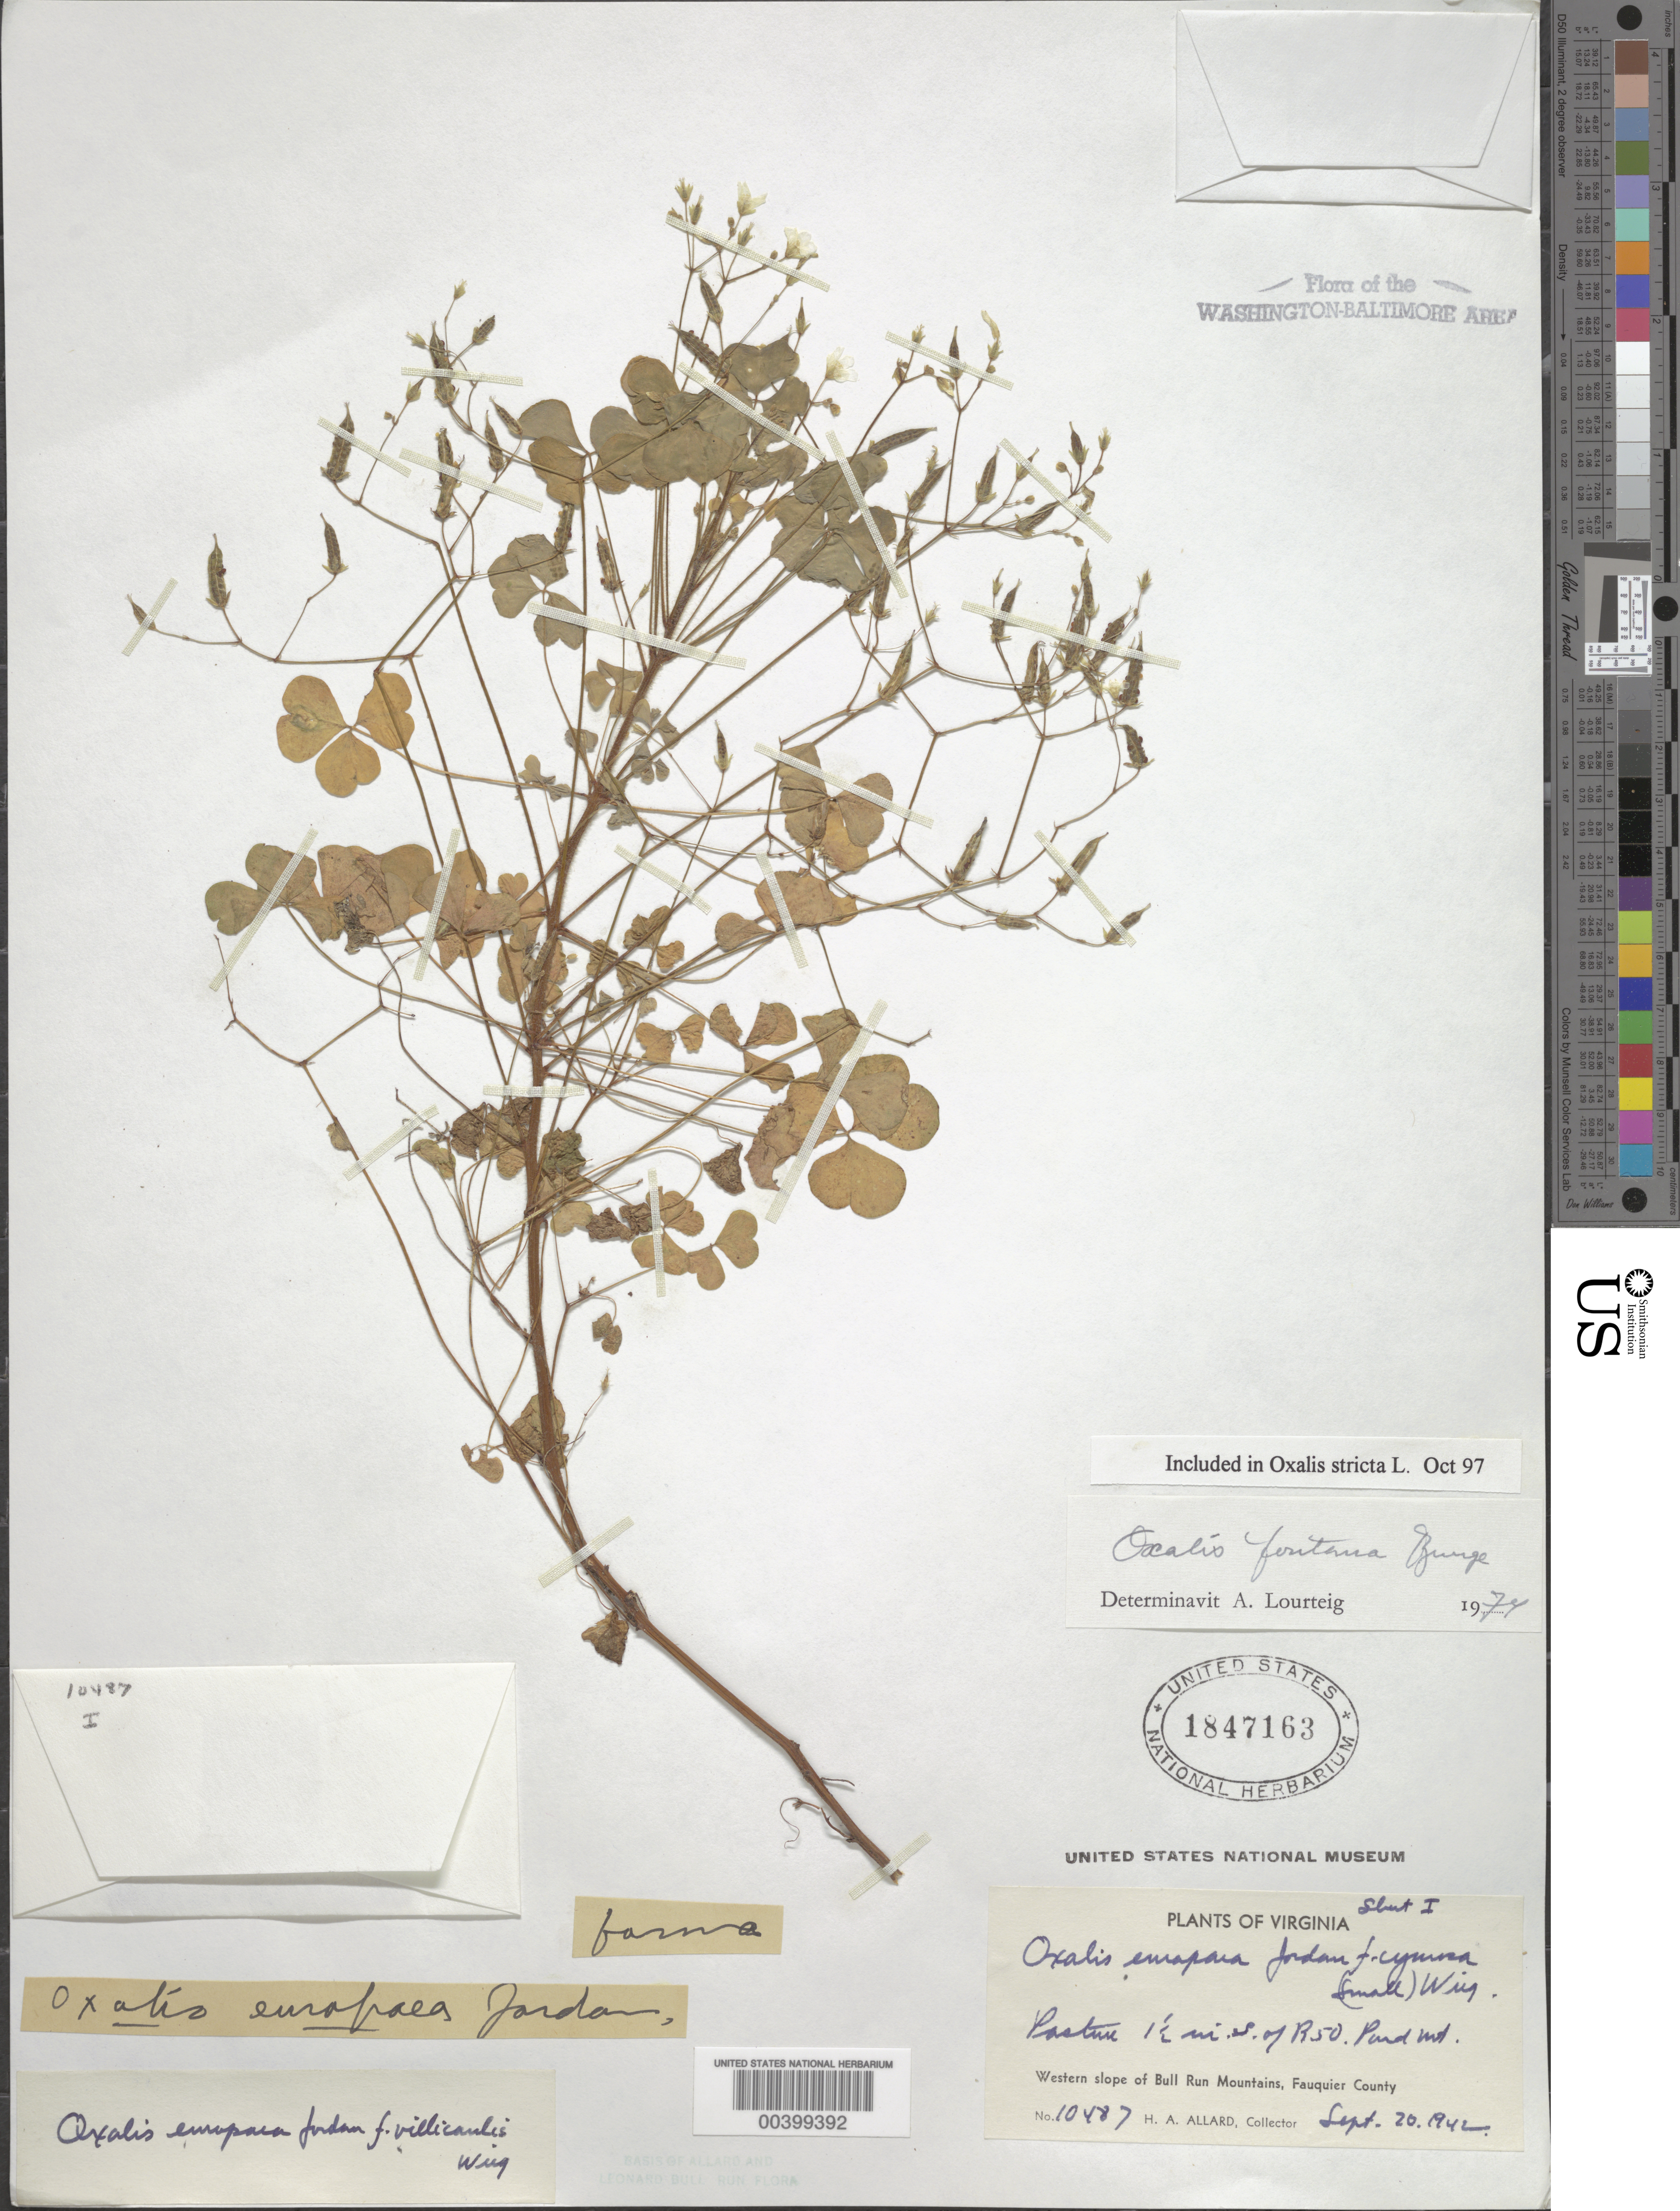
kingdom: Plantae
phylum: Tracheophyta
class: Magnoliopsida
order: Oxalidales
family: Oxalidaceae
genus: Oxalis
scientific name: Oxalis stricta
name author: L.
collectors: H. A. Allard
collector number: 10487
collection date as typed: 20 Sep 1942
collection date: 1942-09-20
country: United States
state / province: Virginia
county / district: Fauquier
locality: South of Route 50, Pond Mountains Bull Run Mts.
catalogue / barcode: US 1847163